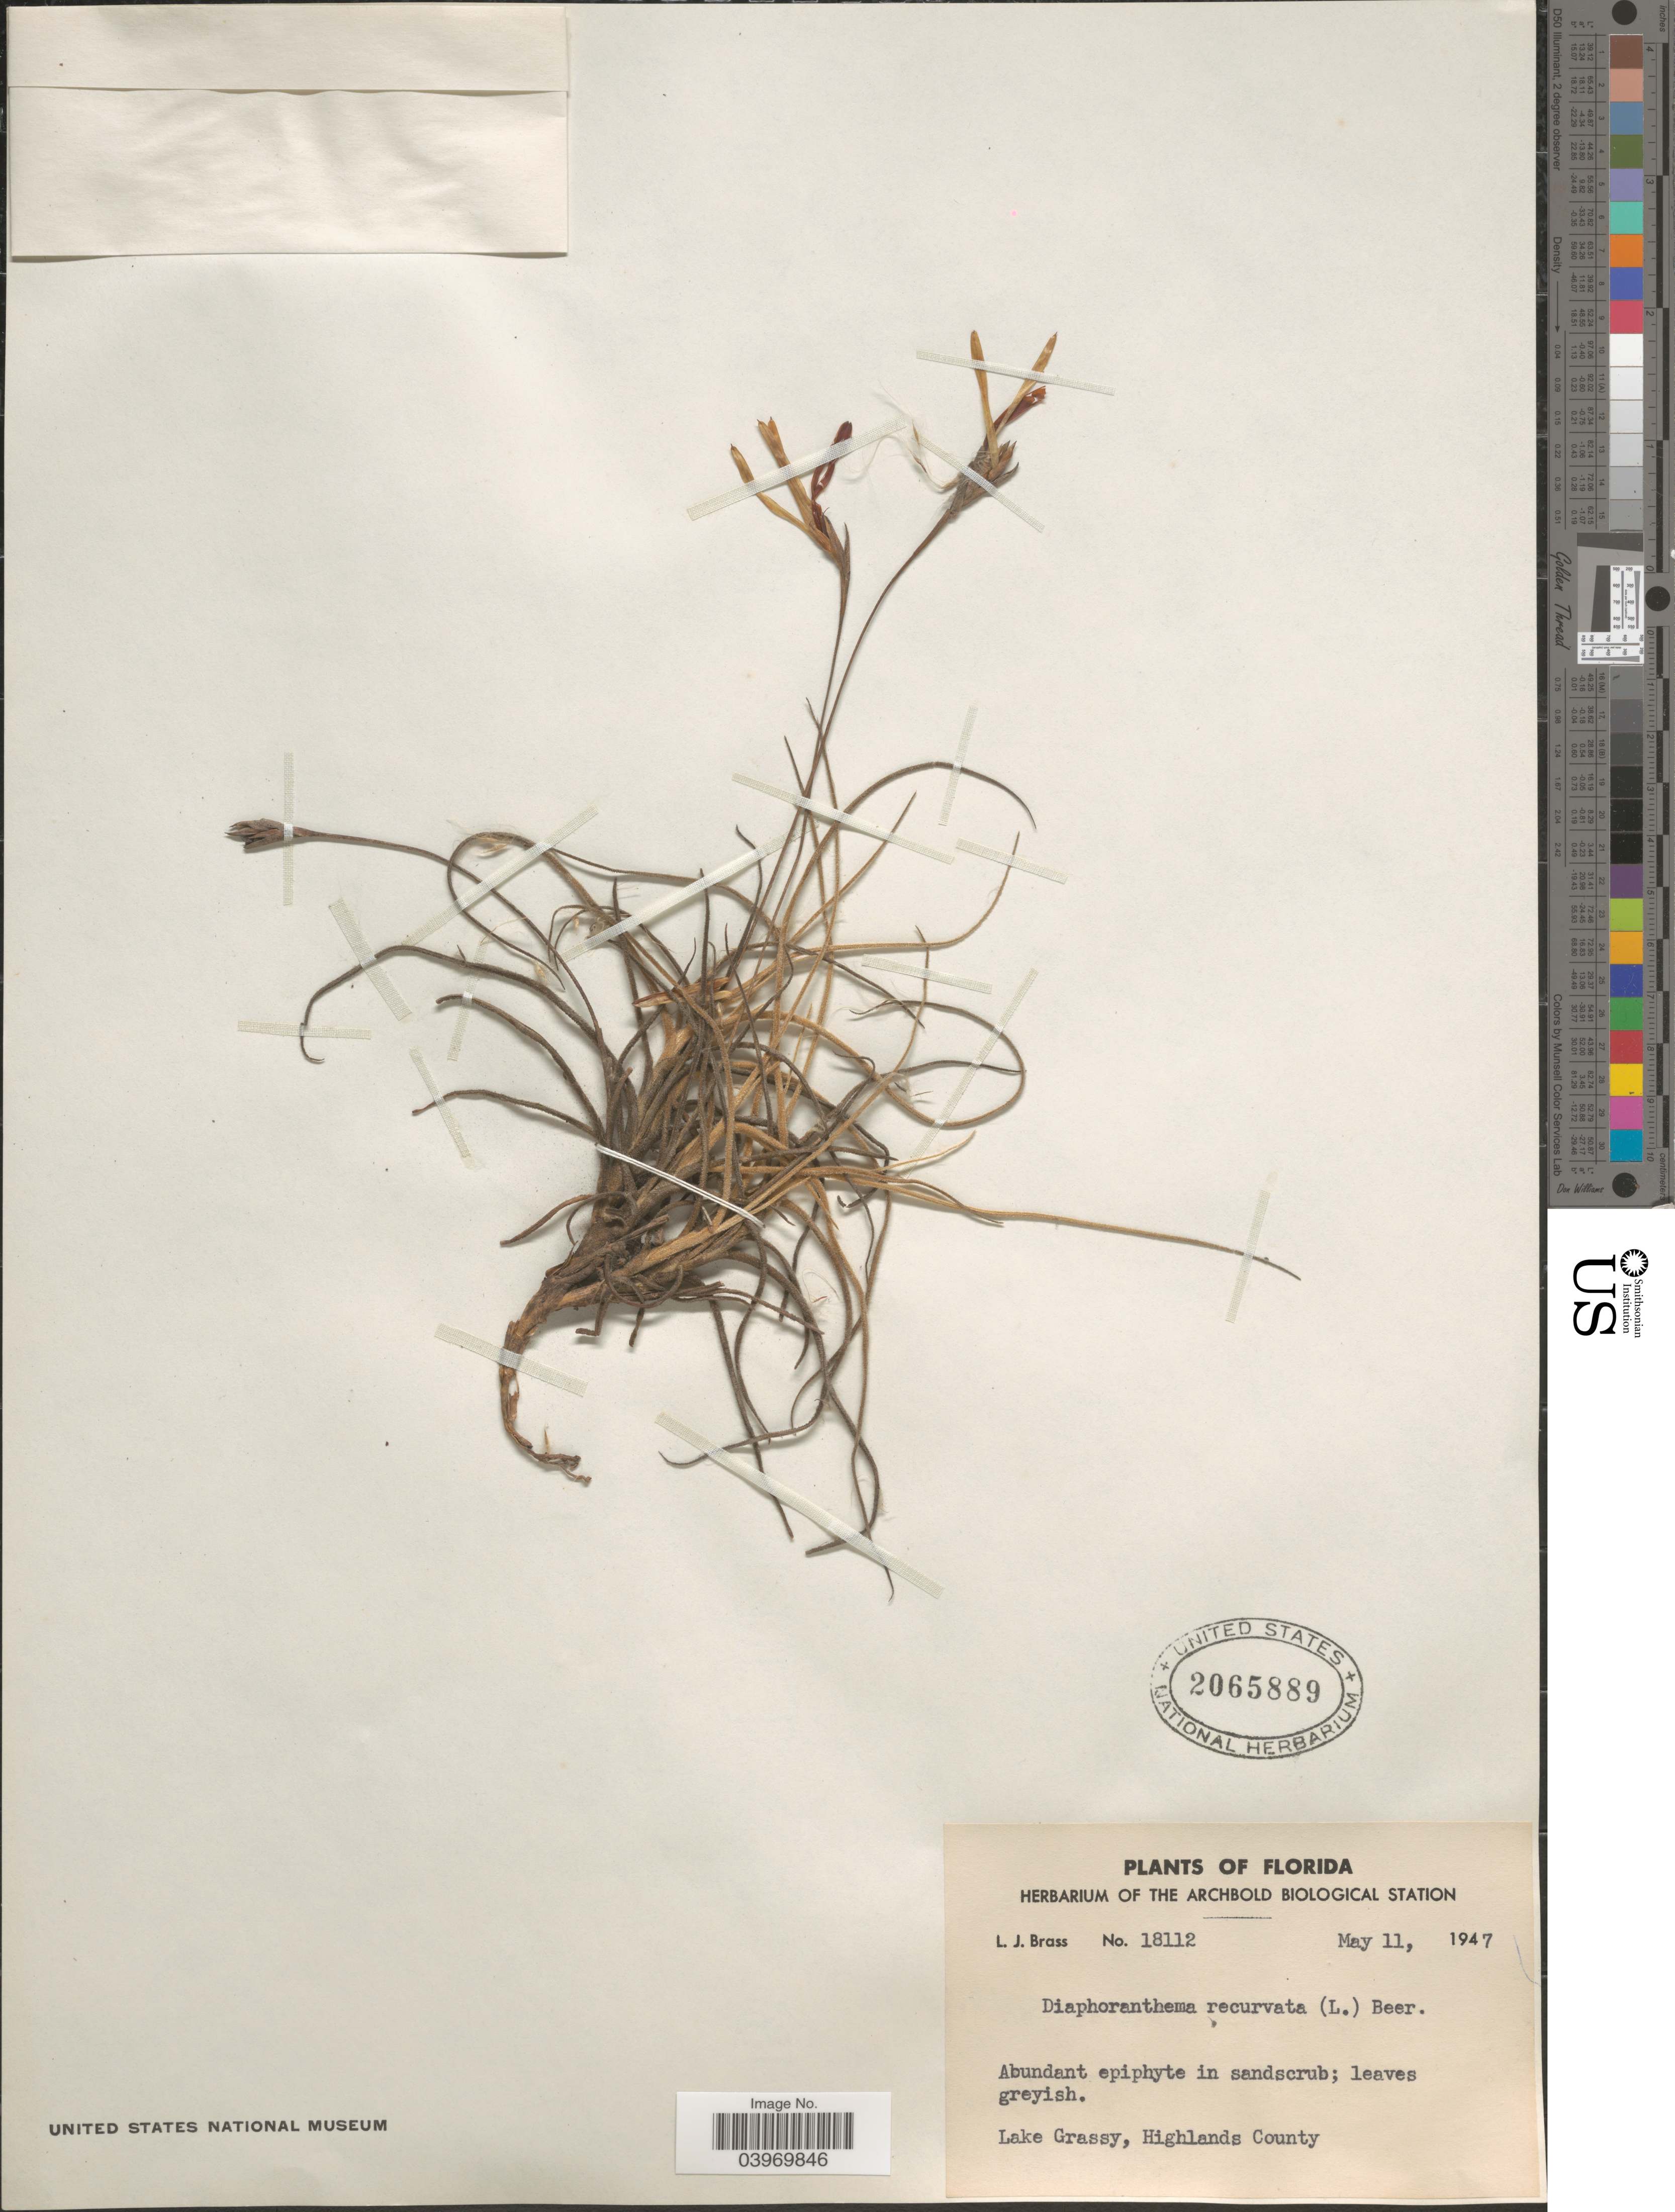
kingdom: Plantae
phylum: Tracheophyta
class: Liliopsida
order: Poales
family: Bromeliaceae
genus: Tillandsia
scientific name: Tillandsia recurvata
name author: L.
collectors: L. J. Brass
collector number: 18112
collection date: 1947-05-11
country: United States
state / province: Florida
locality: Lake Grassy, Highlands County.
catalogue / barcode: US 2065889